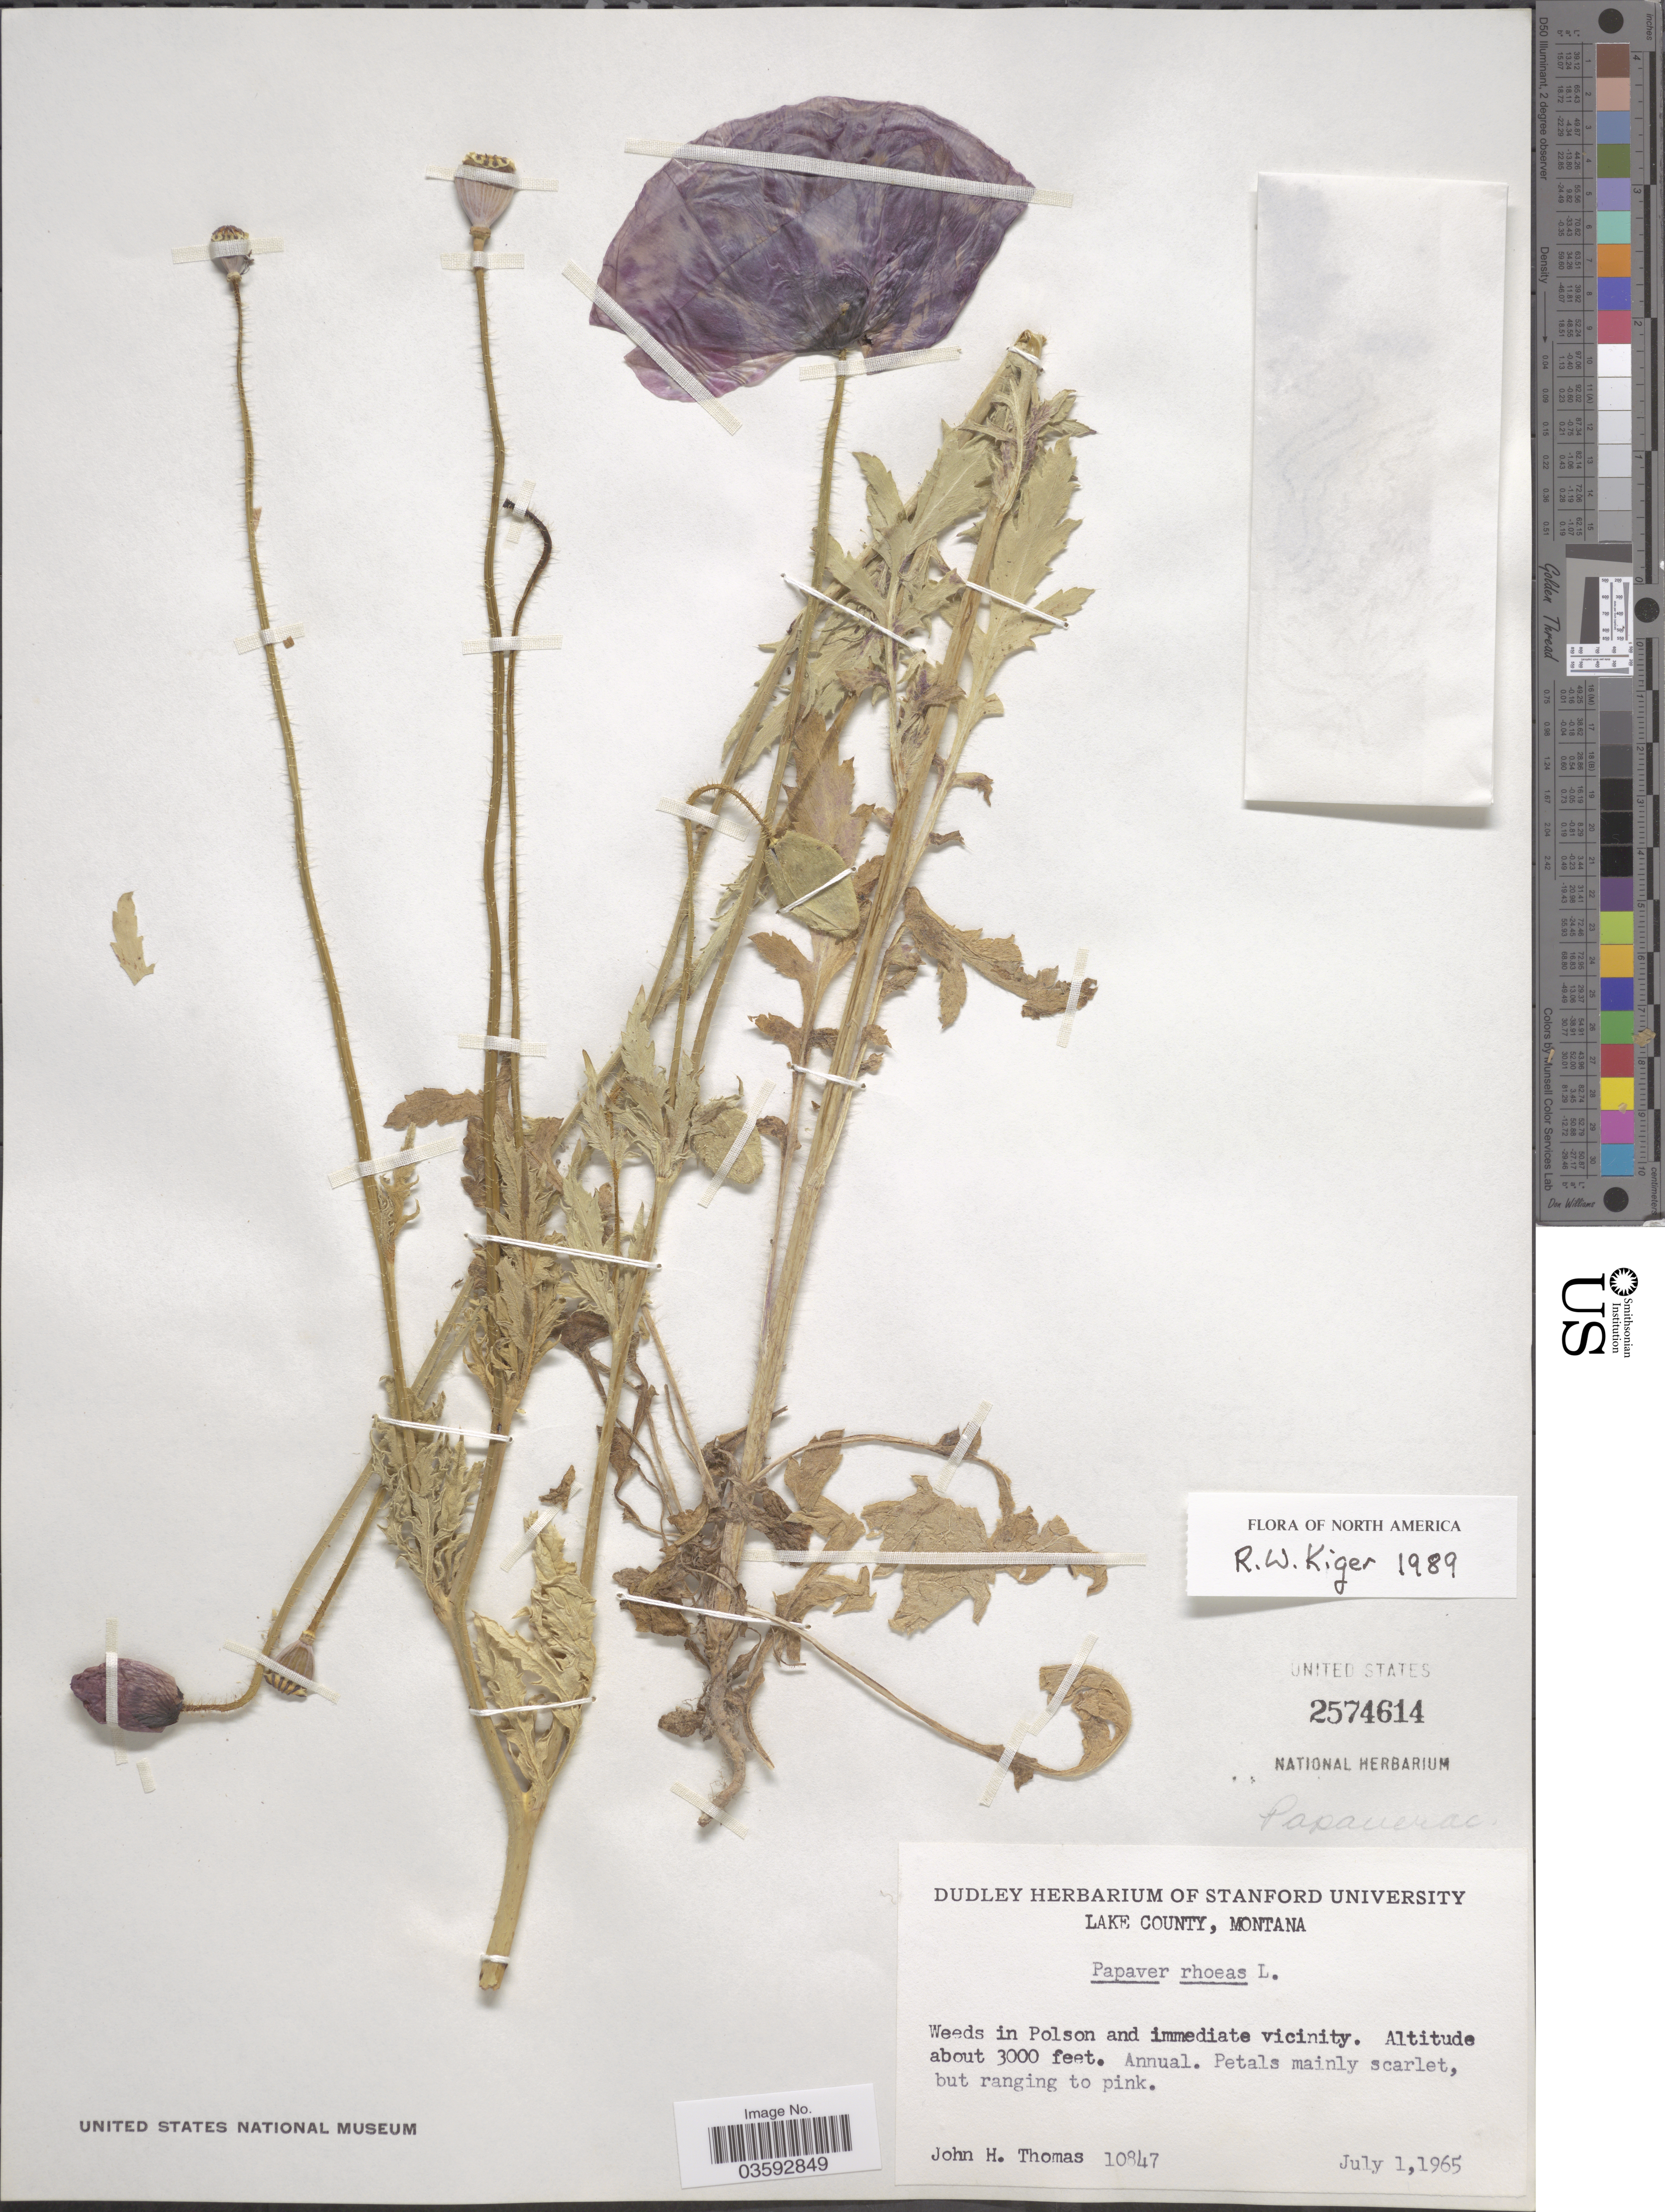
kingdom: Plantae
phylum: Tracheophyta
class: Magnoliopsida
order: Ranunculales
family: Papaveraceae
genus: Papaver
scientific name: Papaver rhoeas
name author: L.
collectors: J. H. Thomas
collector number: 10847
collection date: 1965-07-01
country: United States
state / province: Montana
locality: Lake County. Weeds in Polson and immediate vicinity.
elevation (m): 914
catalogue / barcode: US 2574614